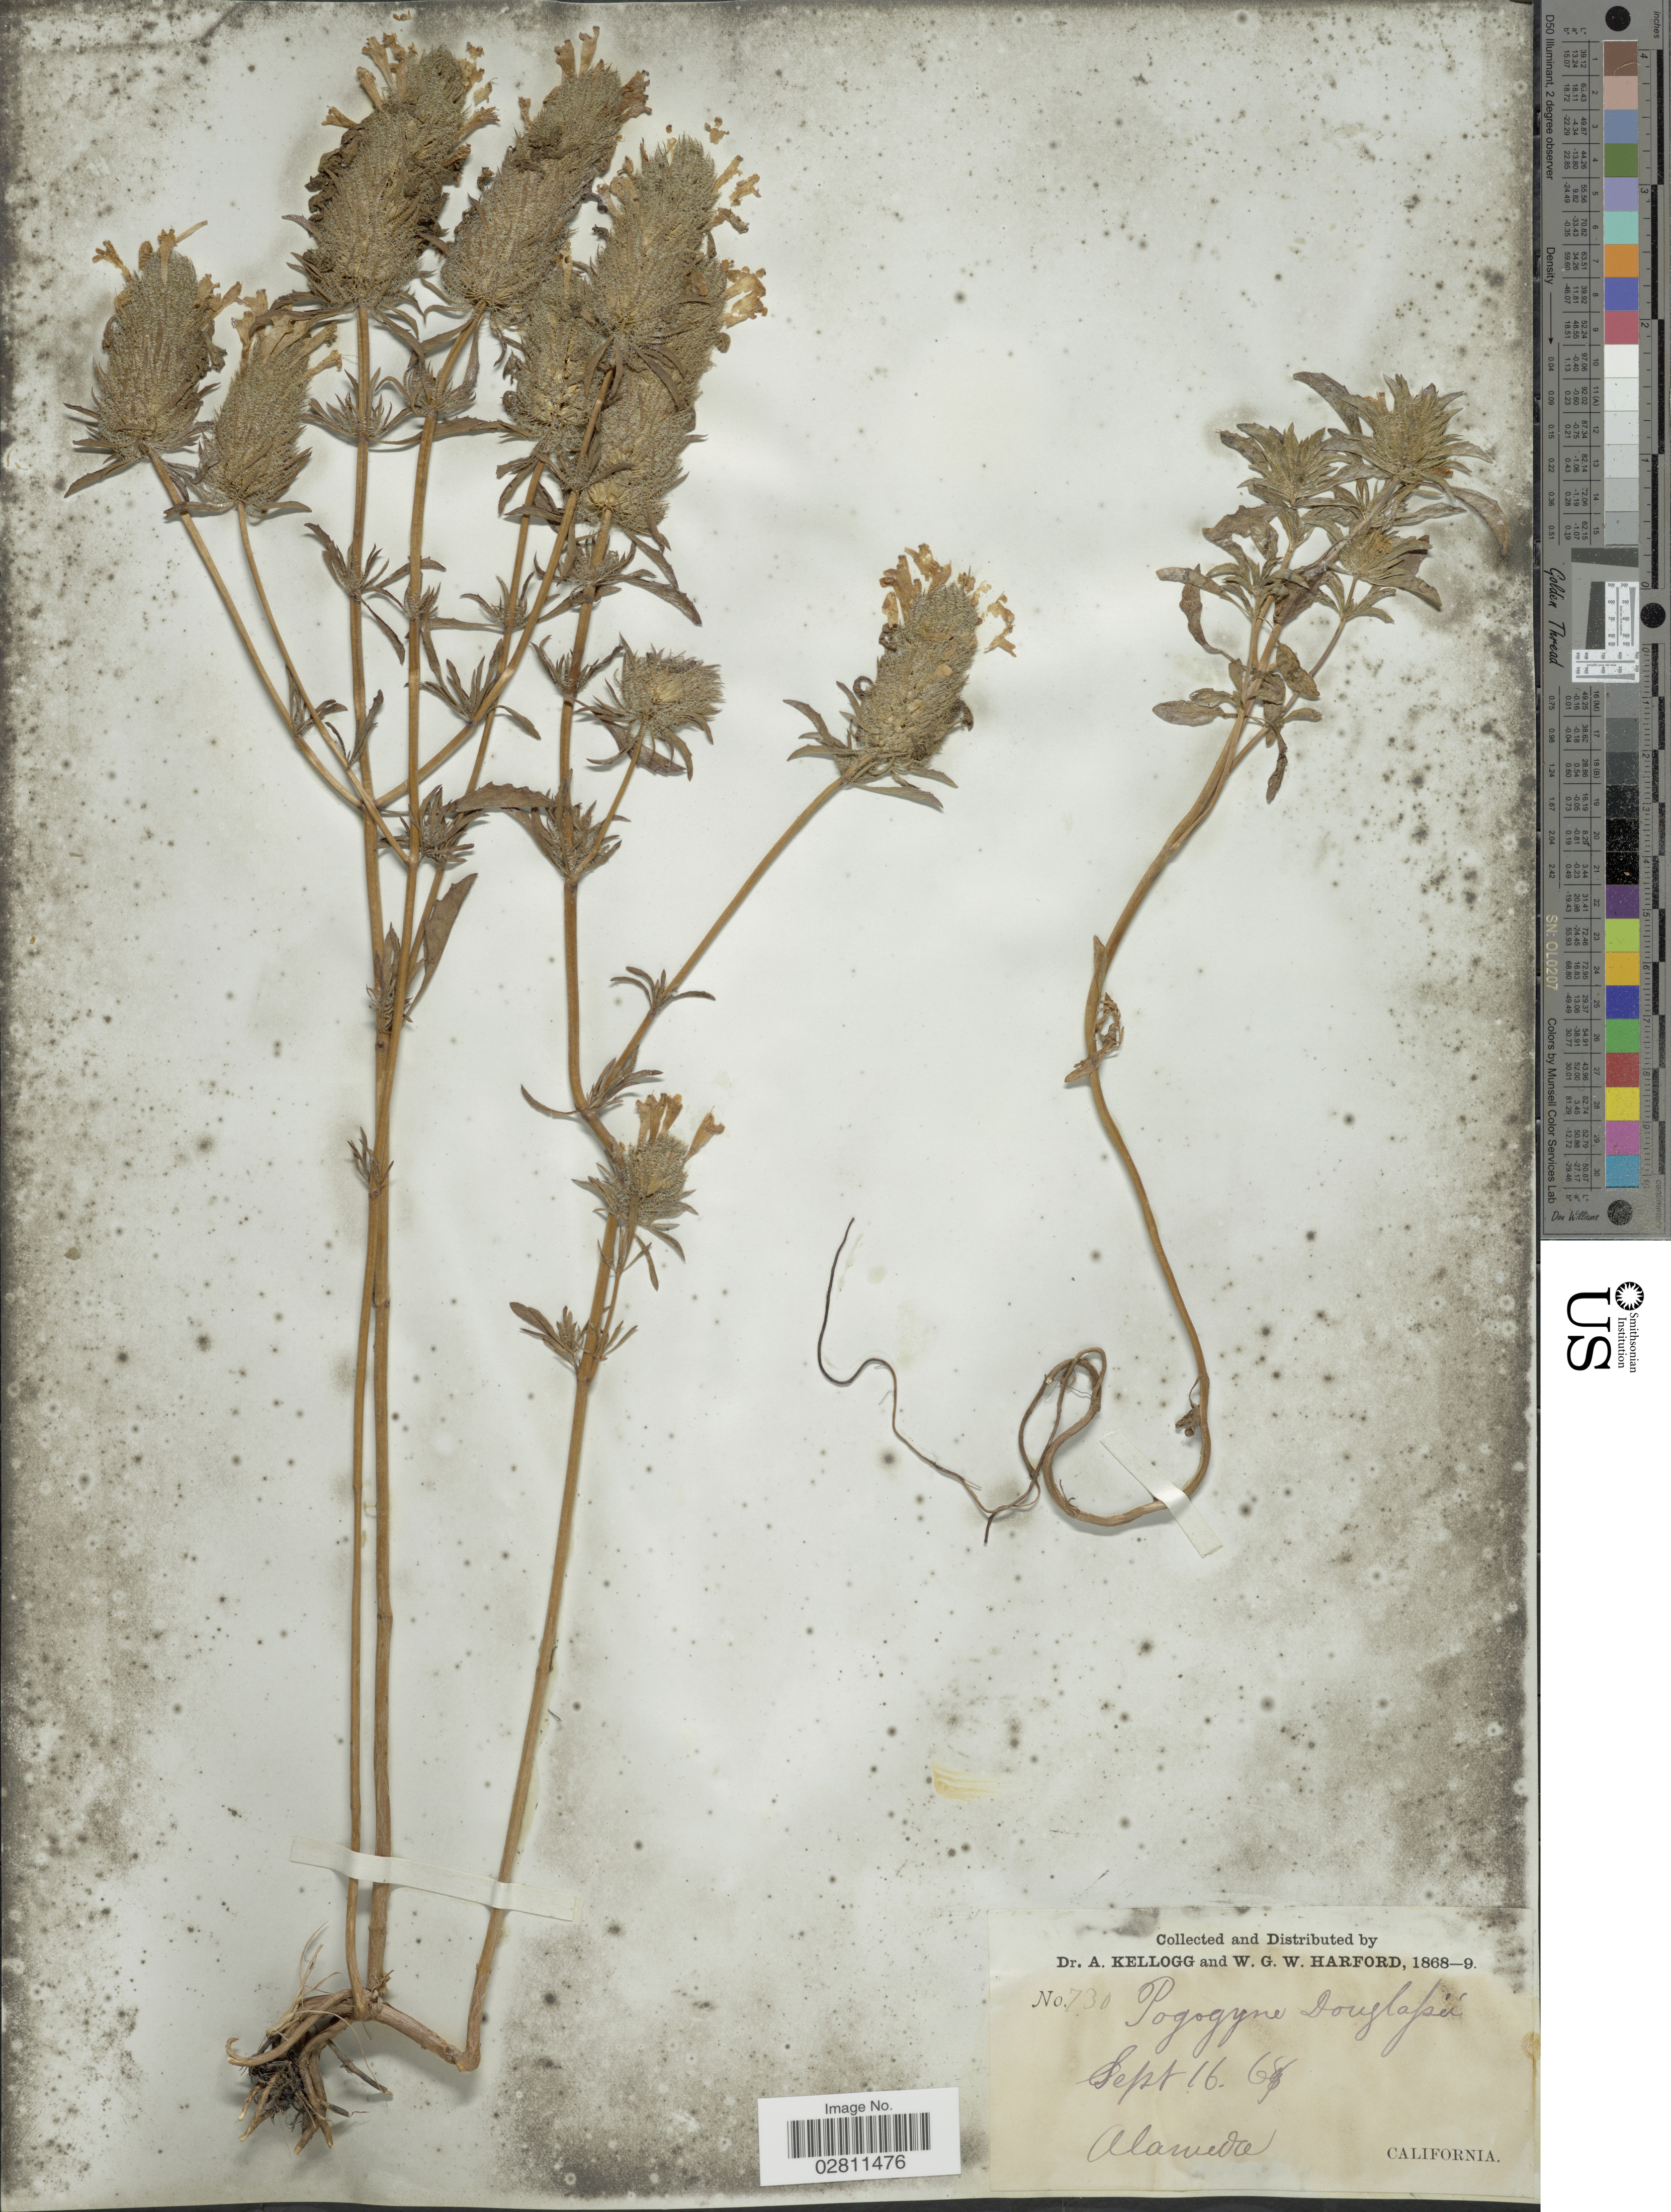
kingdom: Plantae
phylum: Tracheophyta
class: Magnoliopsida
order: Lamiales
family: Lamiaceae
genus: Pogogyne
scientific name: Pogogyne douglasii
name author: Benth.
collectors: A. Kellogg & W. G. W. Harford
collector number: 730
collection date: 1868-09-16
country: United States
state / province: California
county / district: Alameda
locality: Alameda.